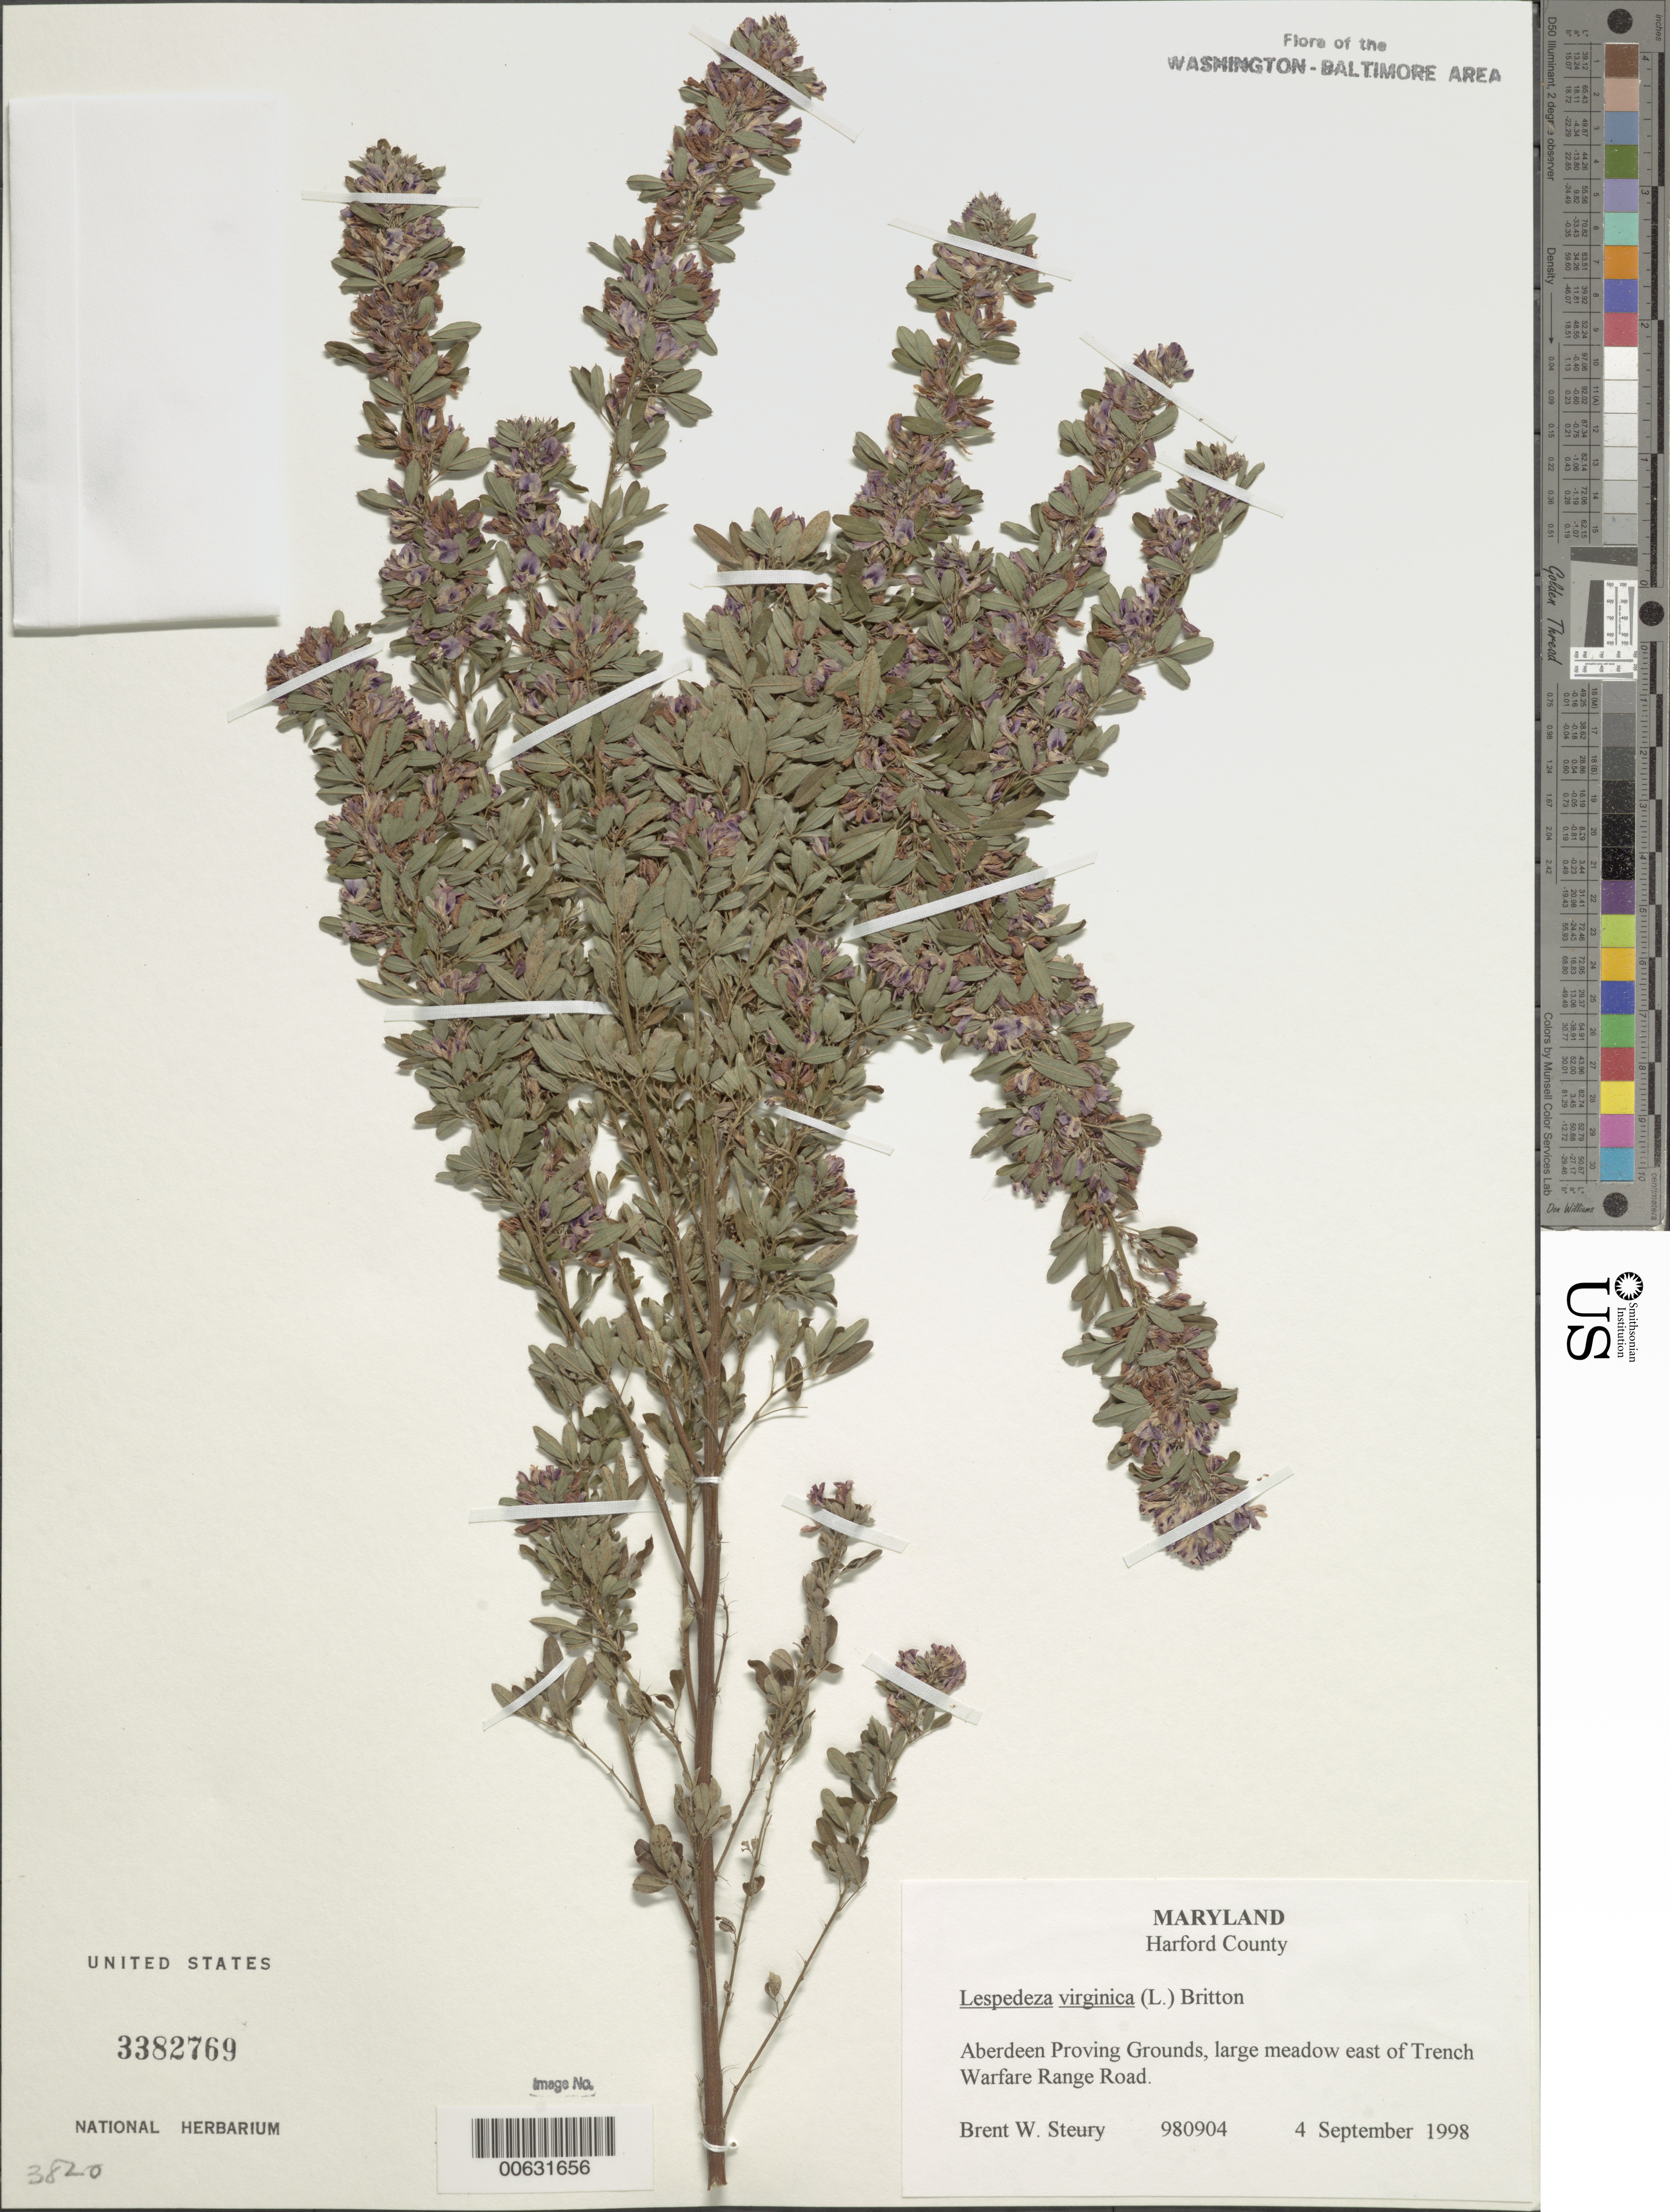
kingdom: Plantae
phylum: Tracheophyta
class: Magnoliopsida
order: Fabales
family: Fabaceae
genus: Lespedeza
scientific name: Lespedeza virginica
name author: (L.) Britton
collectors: B. Steury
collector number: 980904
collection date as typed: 04 Sep 1998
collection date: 1998-09-04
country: United States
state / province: Maryland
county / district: Harford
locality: Aberdeen Proving Ground, E of Trench Warfare Range Road.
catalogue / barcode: US 3382769